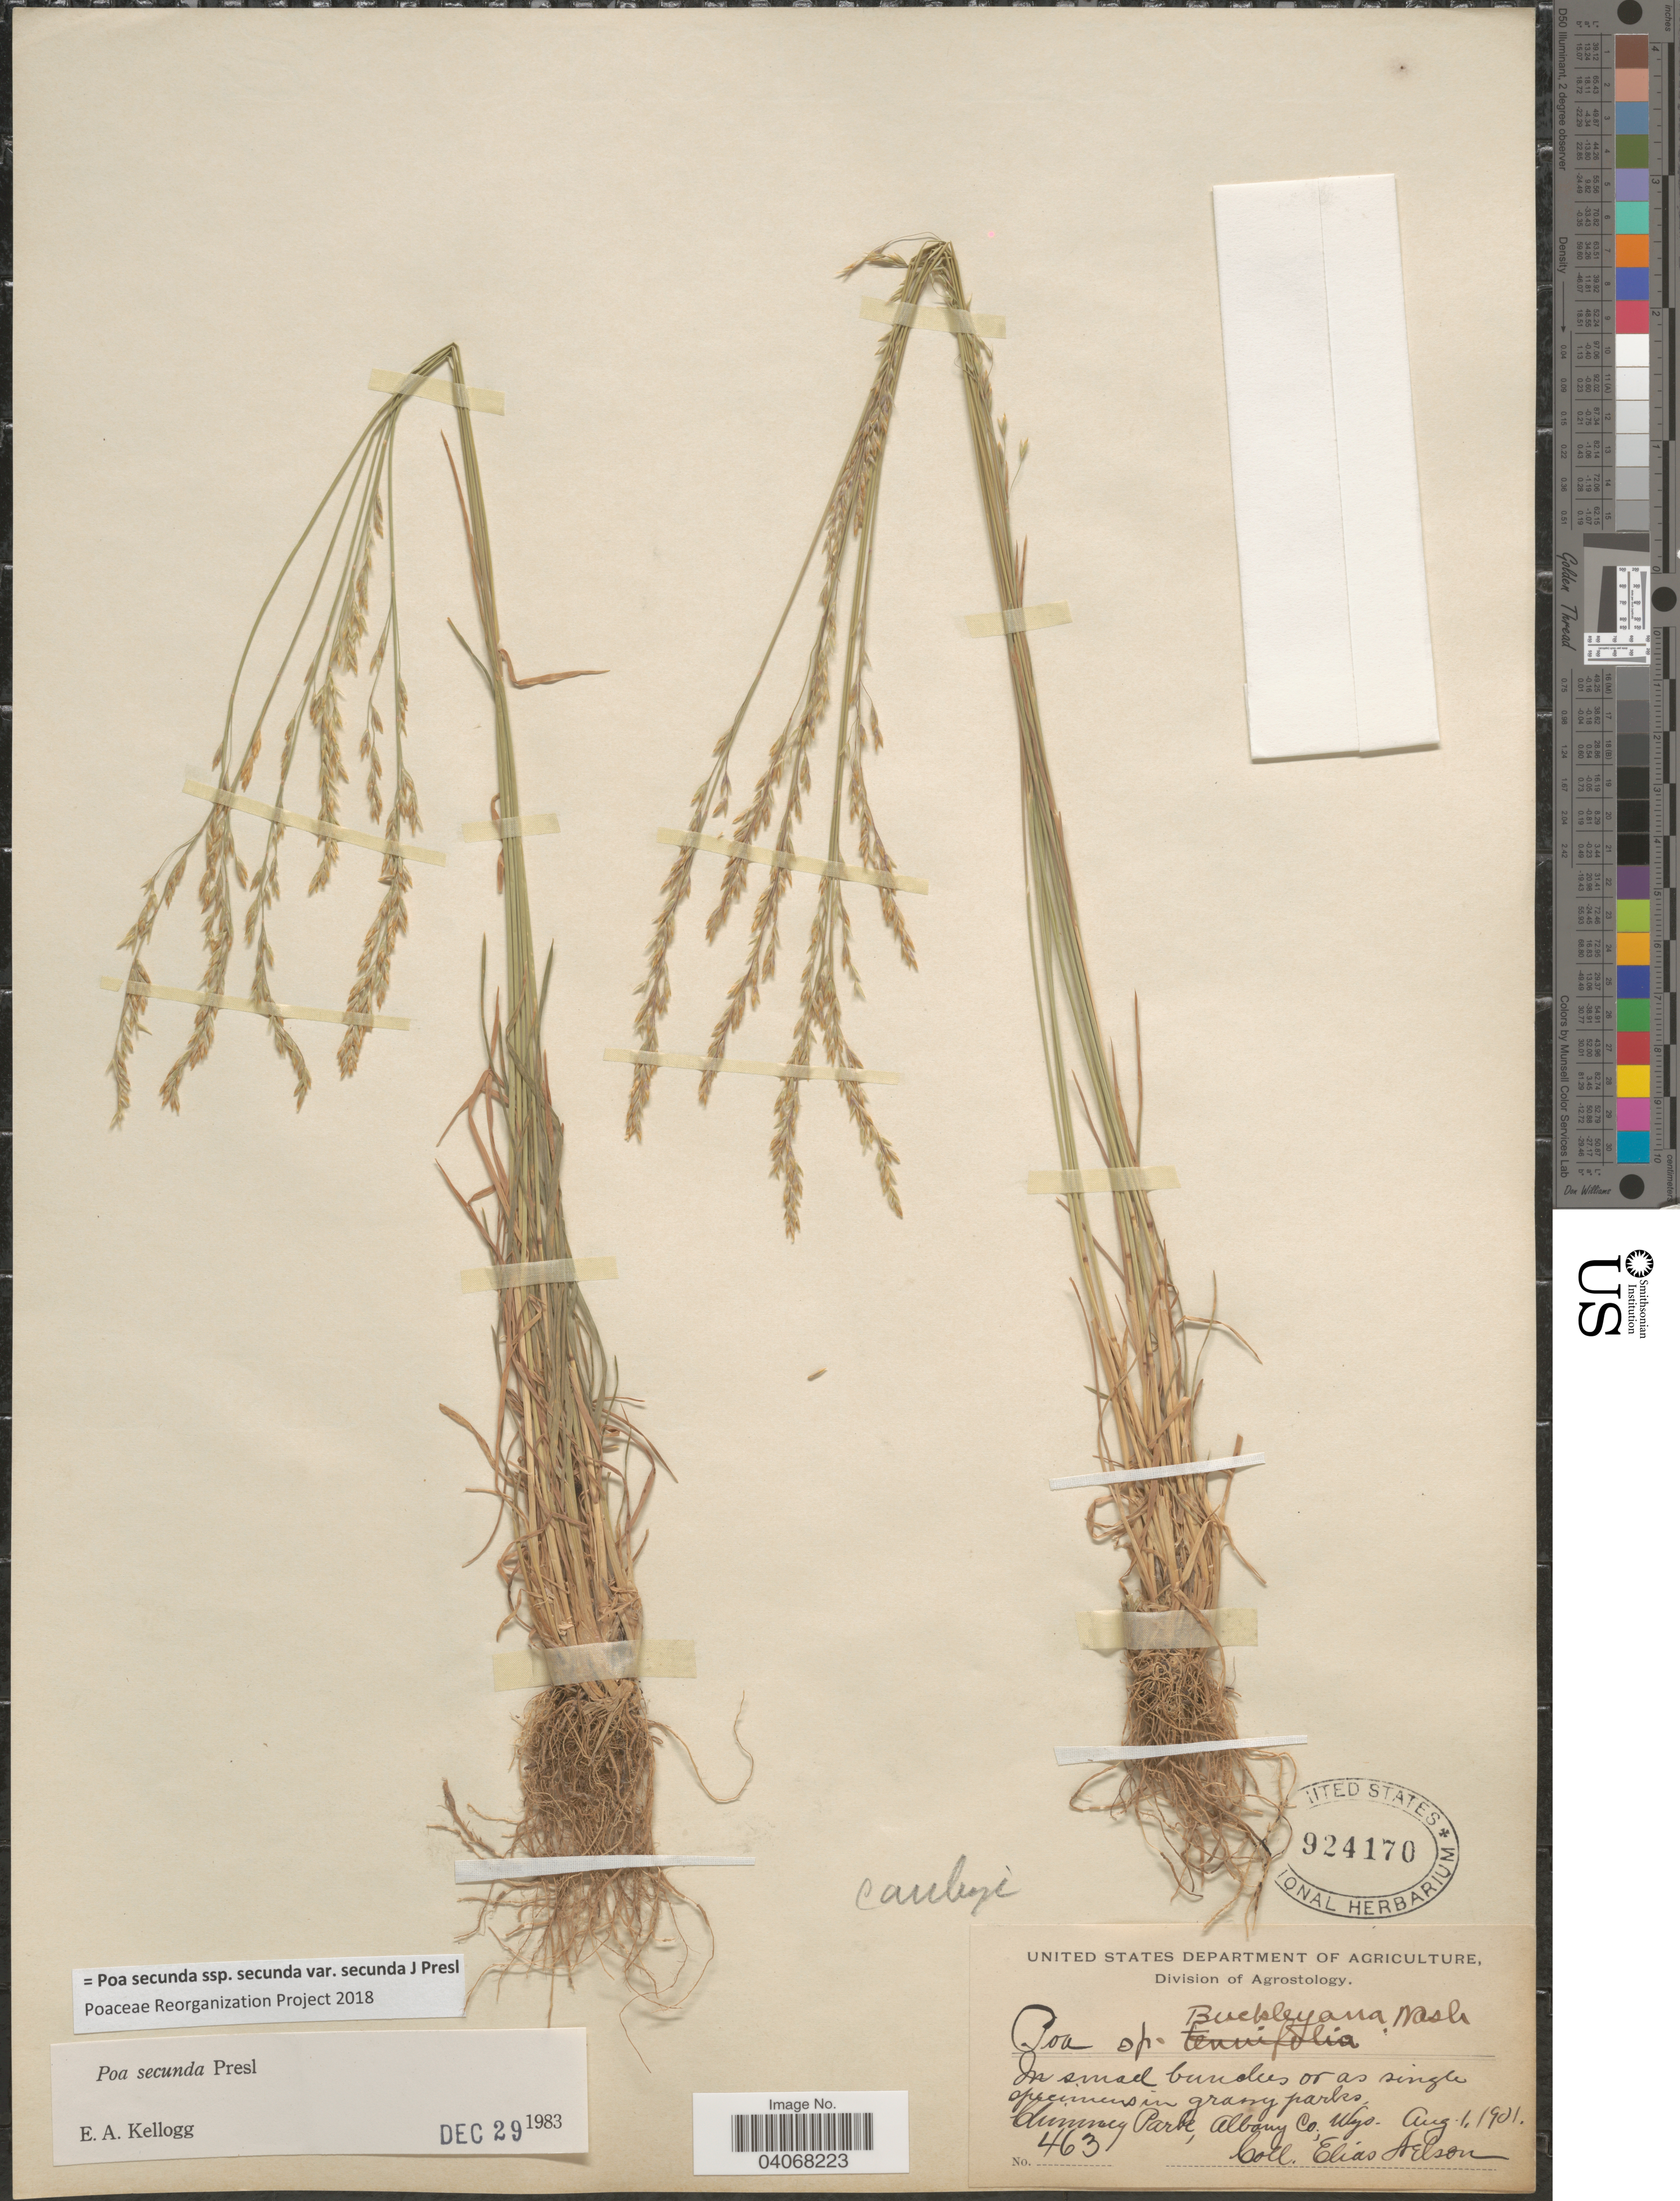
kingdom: Plantae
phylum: Tracheophyta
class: Liliopsida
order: Poales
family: Poaceae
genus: Poa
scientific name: Poa secunda subsp. secunda var. secunda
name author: J. Presl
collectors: E. Nelson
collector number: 463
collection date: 1901-08-01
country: United States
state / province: Wyoming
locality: Chimney Park, Albany Co.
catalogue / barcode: US 924170